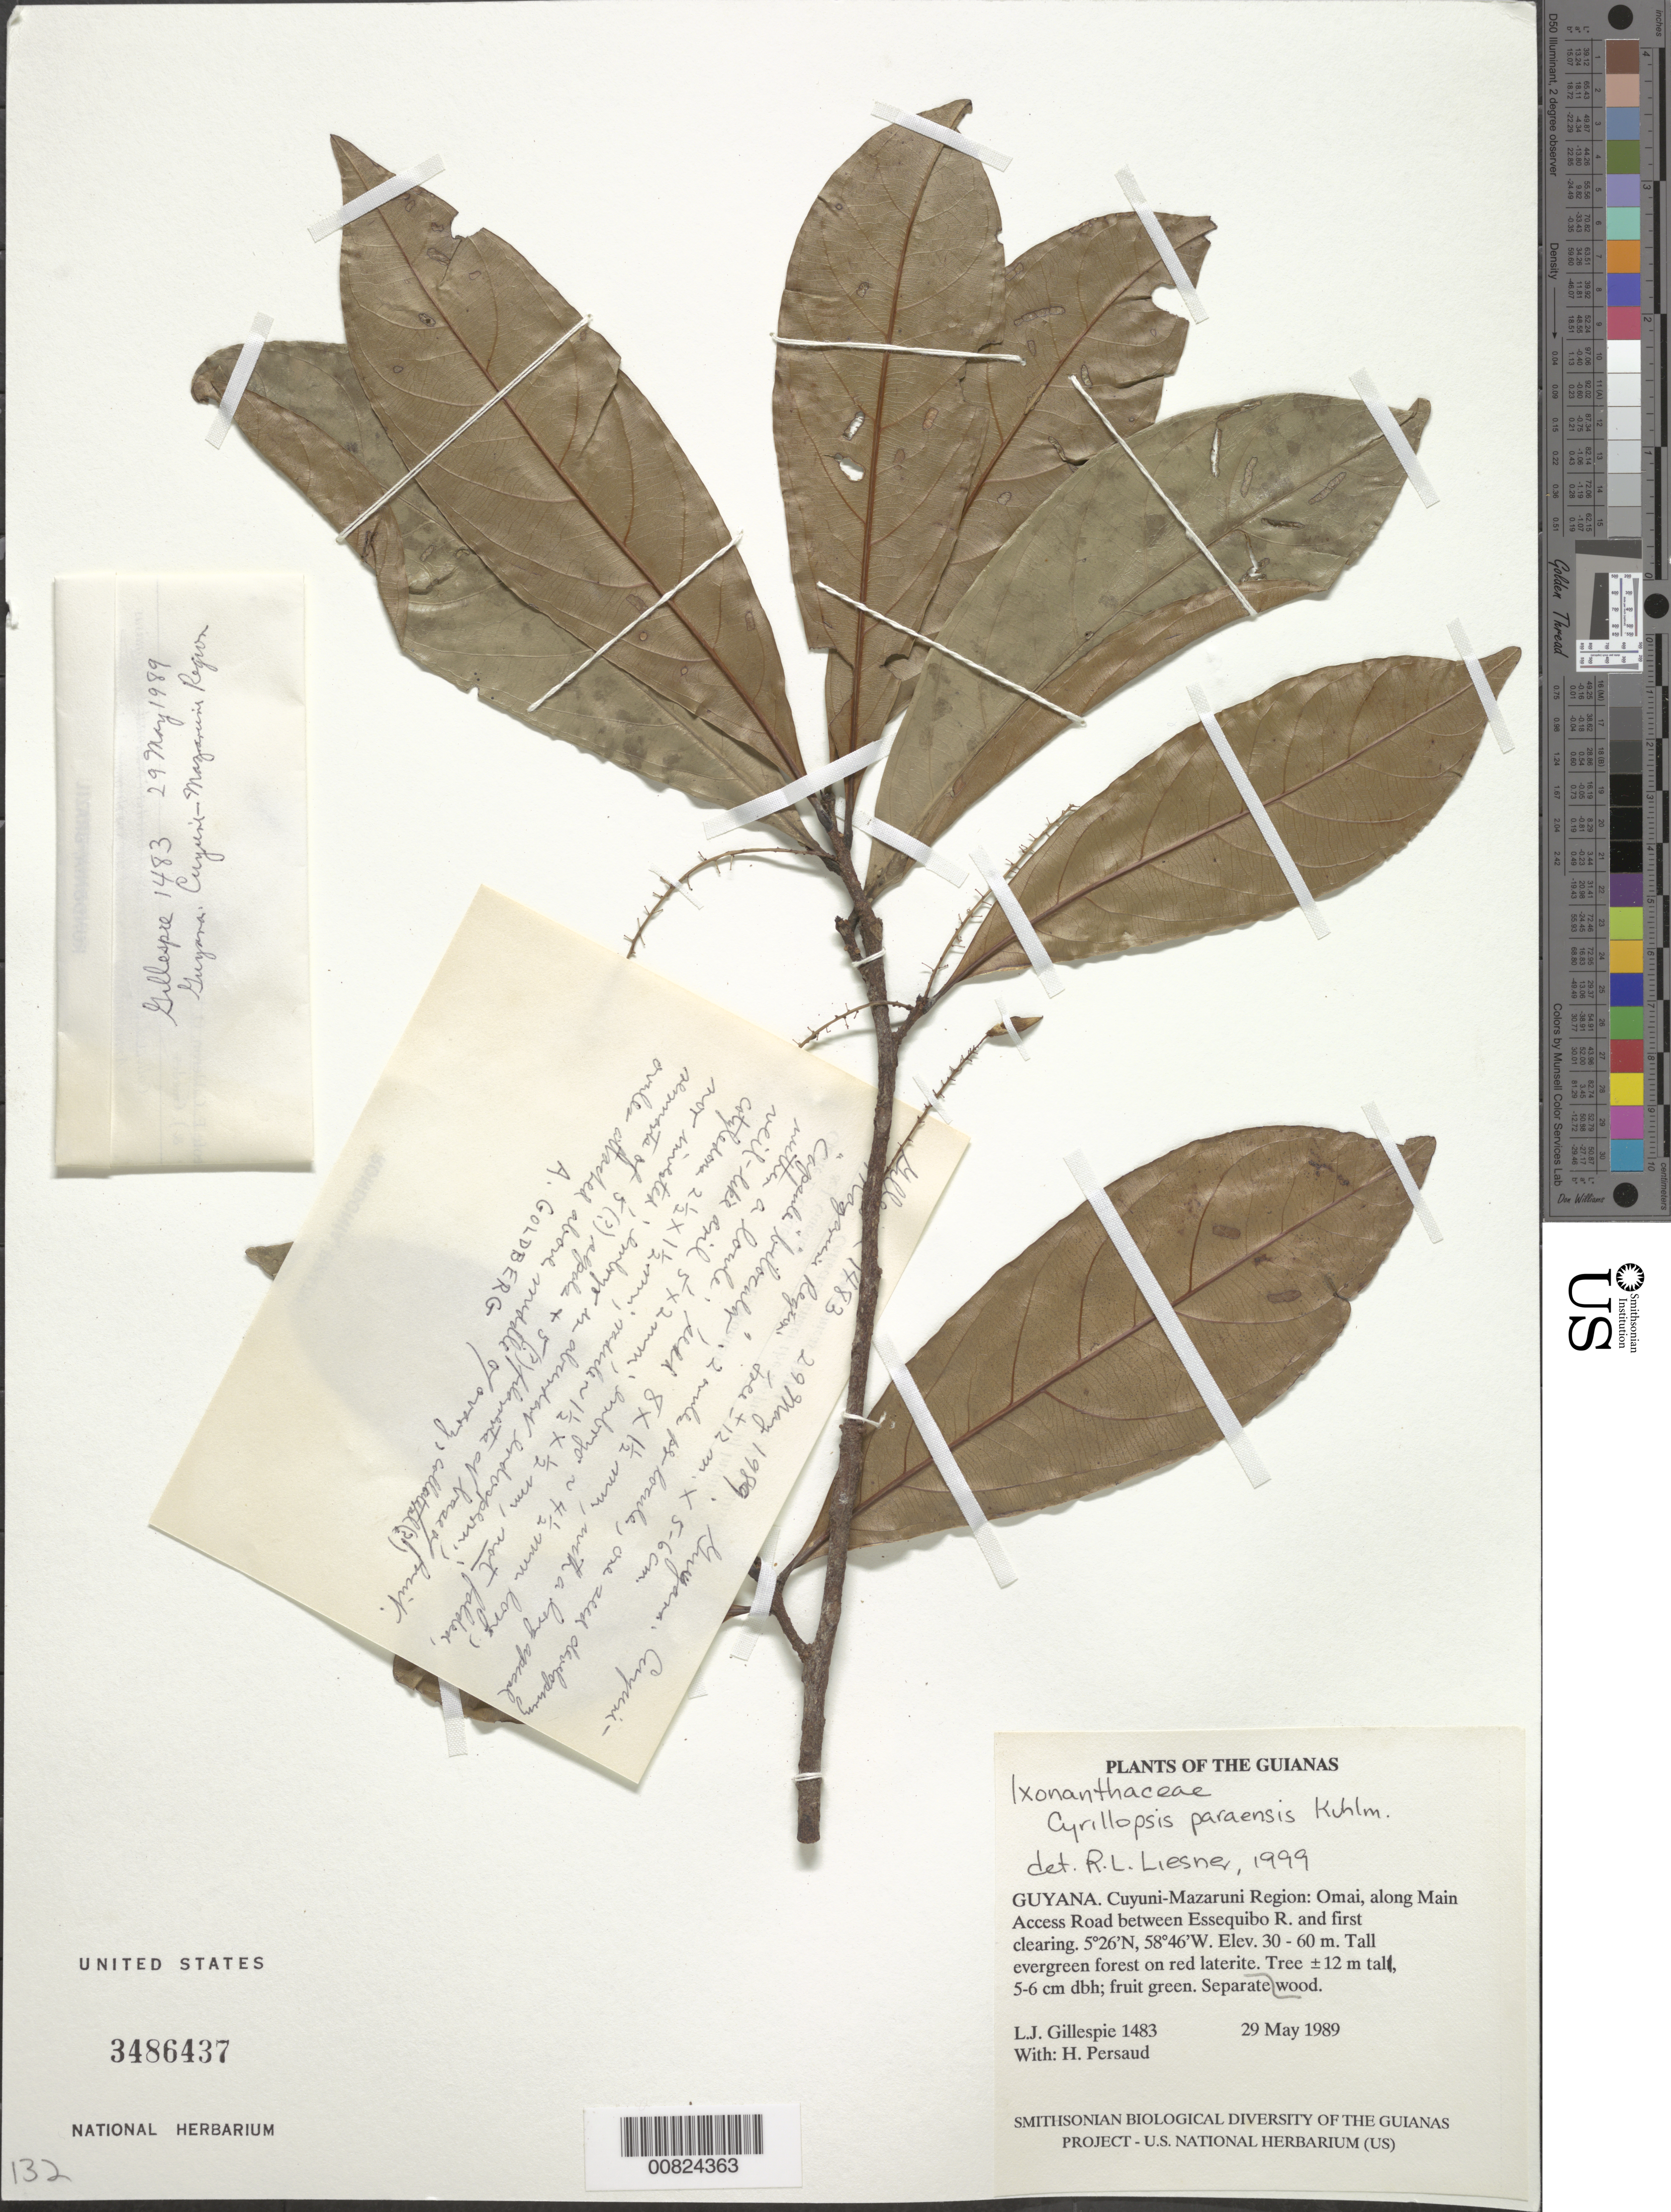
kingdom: Plantae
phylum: Tracheophyta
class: Magnoliopsida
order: Malpighiales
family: Ixonanthaceae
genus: Cyrillopsis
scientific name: Cyrillopsis paraensis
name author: Kuhlm.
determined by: Liesner, R. L.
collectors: L. J. Gillespie & H. Persaud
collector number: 1483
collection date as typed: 29 May 1989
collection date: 1989-05-29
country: Guyana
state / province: Cuyuni-Mazaruni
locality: Omai, along Main Access Road between Essequibo R. and first clearing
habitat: Tall evergreen forest on red laterite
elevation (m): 30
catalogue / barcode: US 3486437